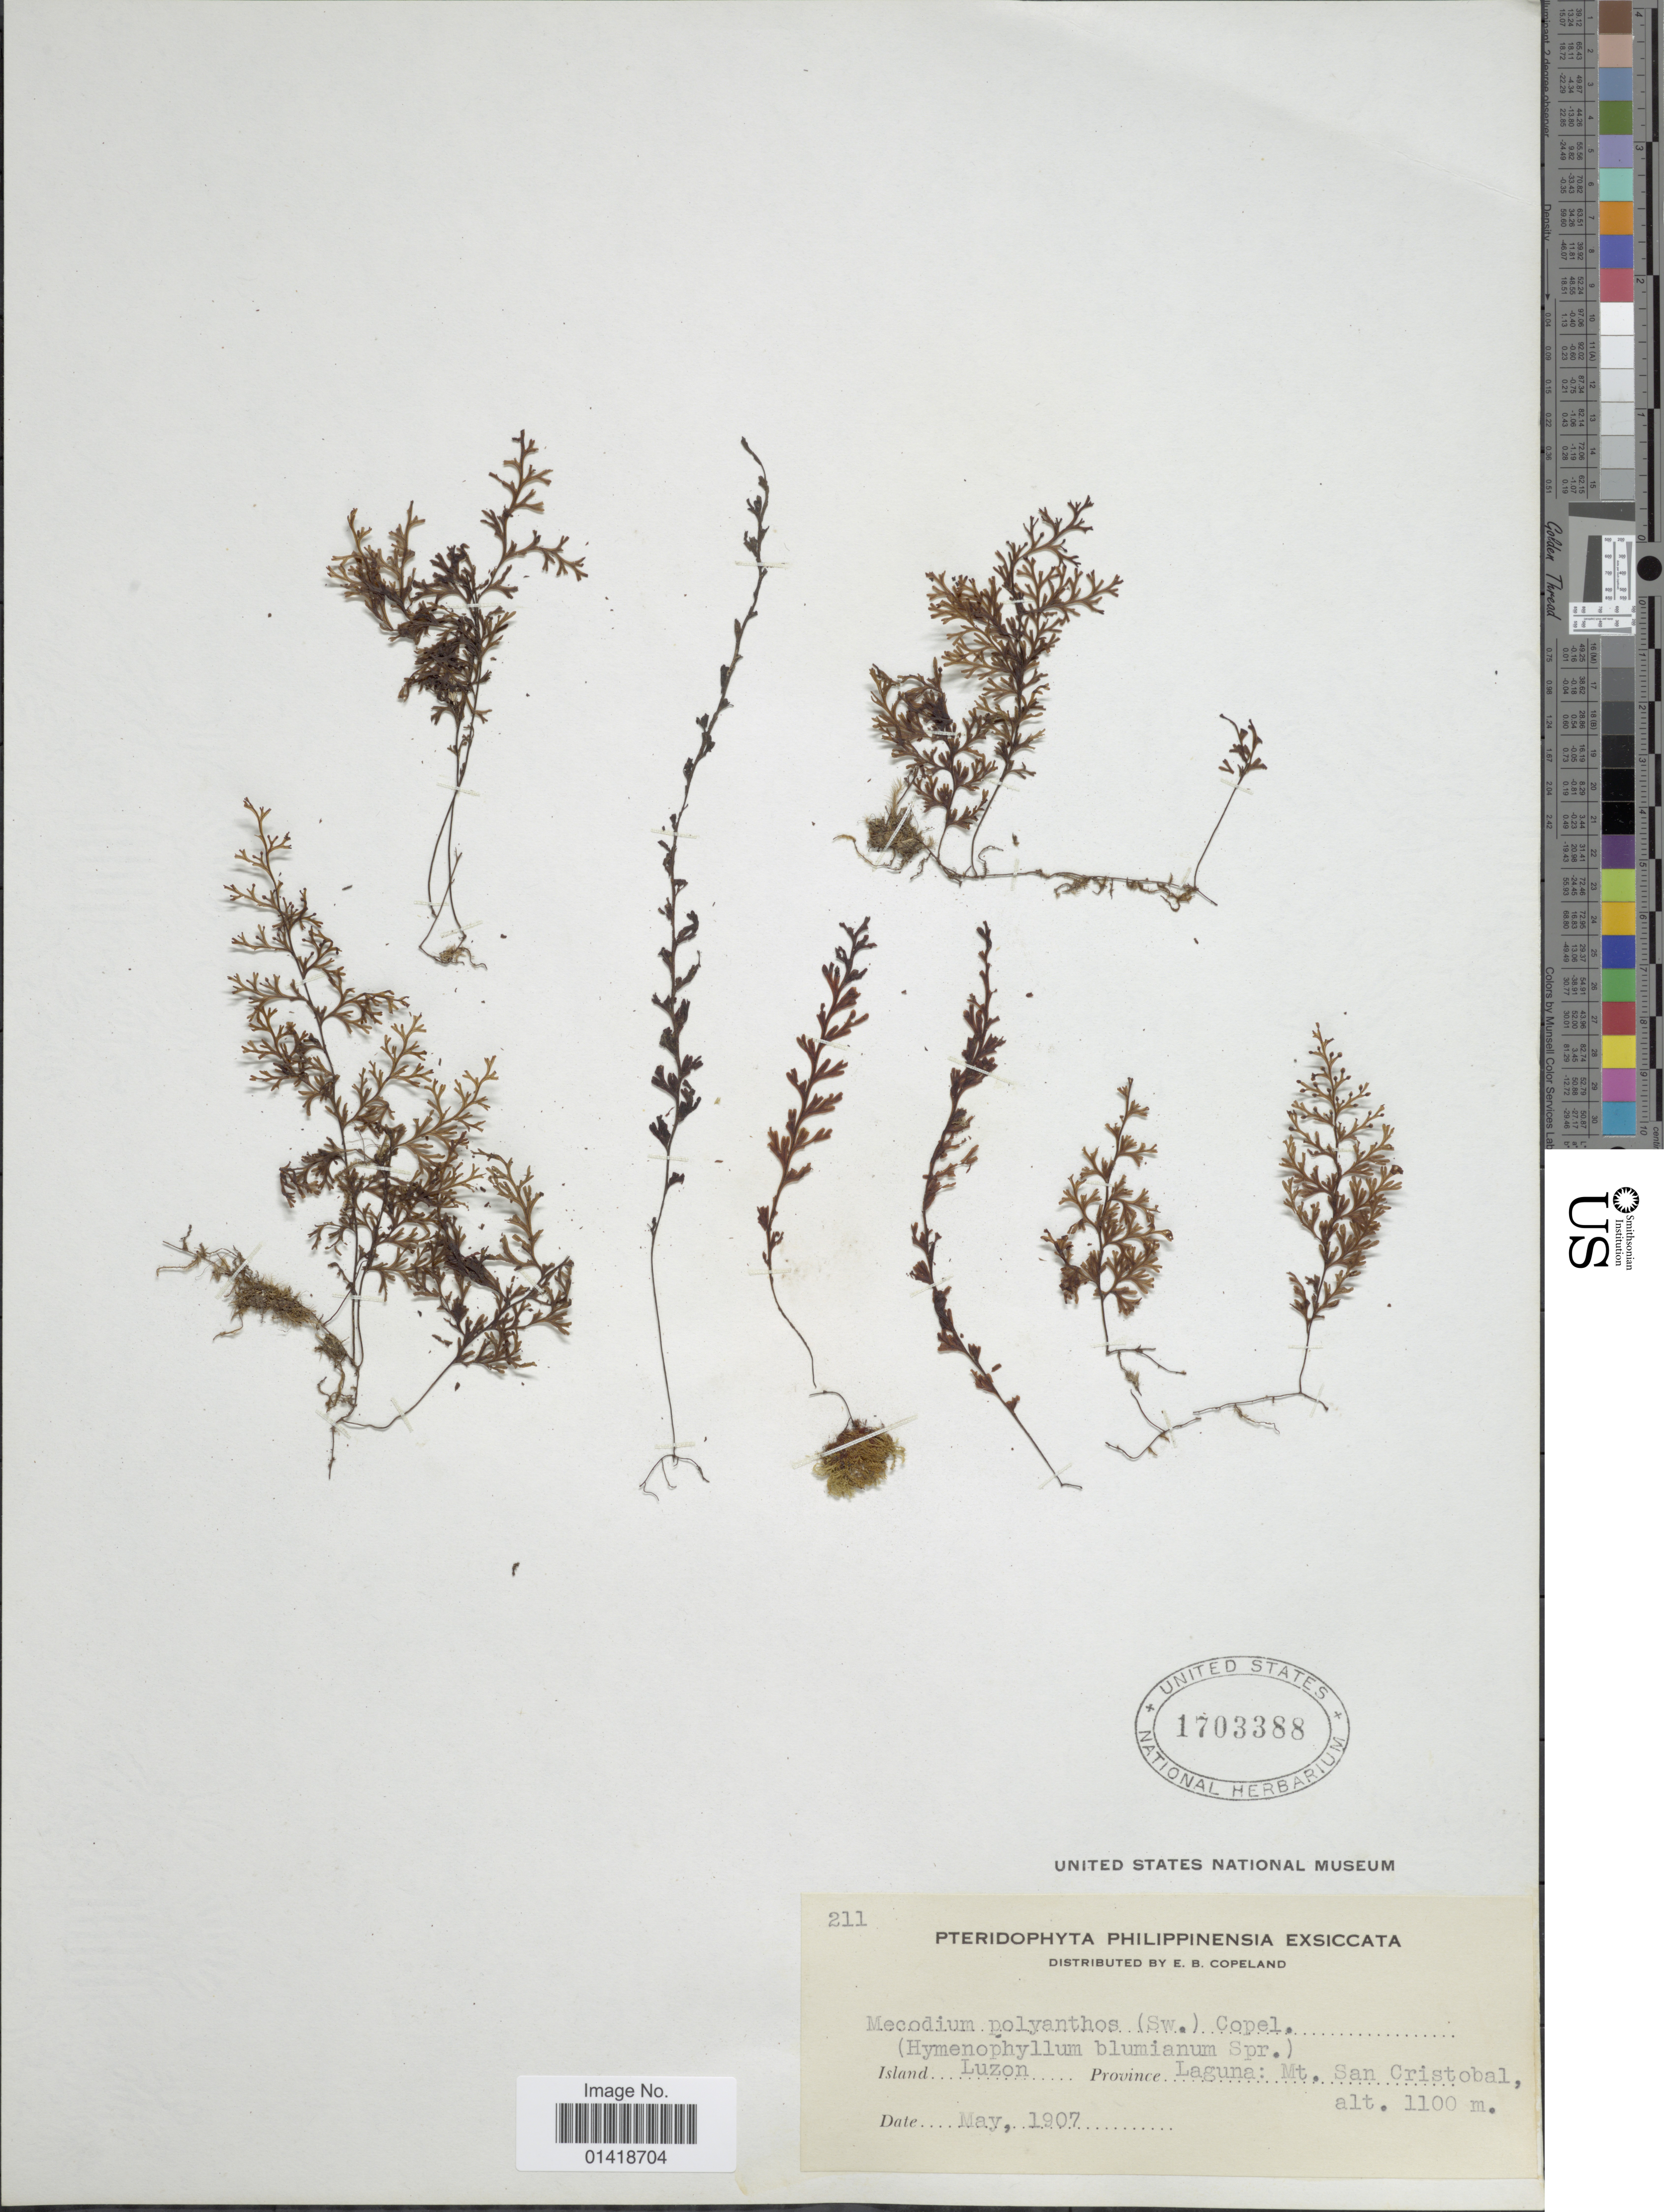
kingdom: Plantae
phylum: Tracheophyta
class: Polypodiopsida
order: Hymenophyllales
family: Hymenophyllaceae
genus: Hymenophyllum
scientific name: Hymenophyllum polyanthos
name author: (Sw.) Sw.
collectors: E. B. Copeland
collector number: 211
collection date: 1907-05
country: Philippines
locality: Pteridophyta Philippinensia. Island Luzon. Province Laguna: Mt. San Cristobal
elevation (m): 1100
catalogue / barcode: US 1703388